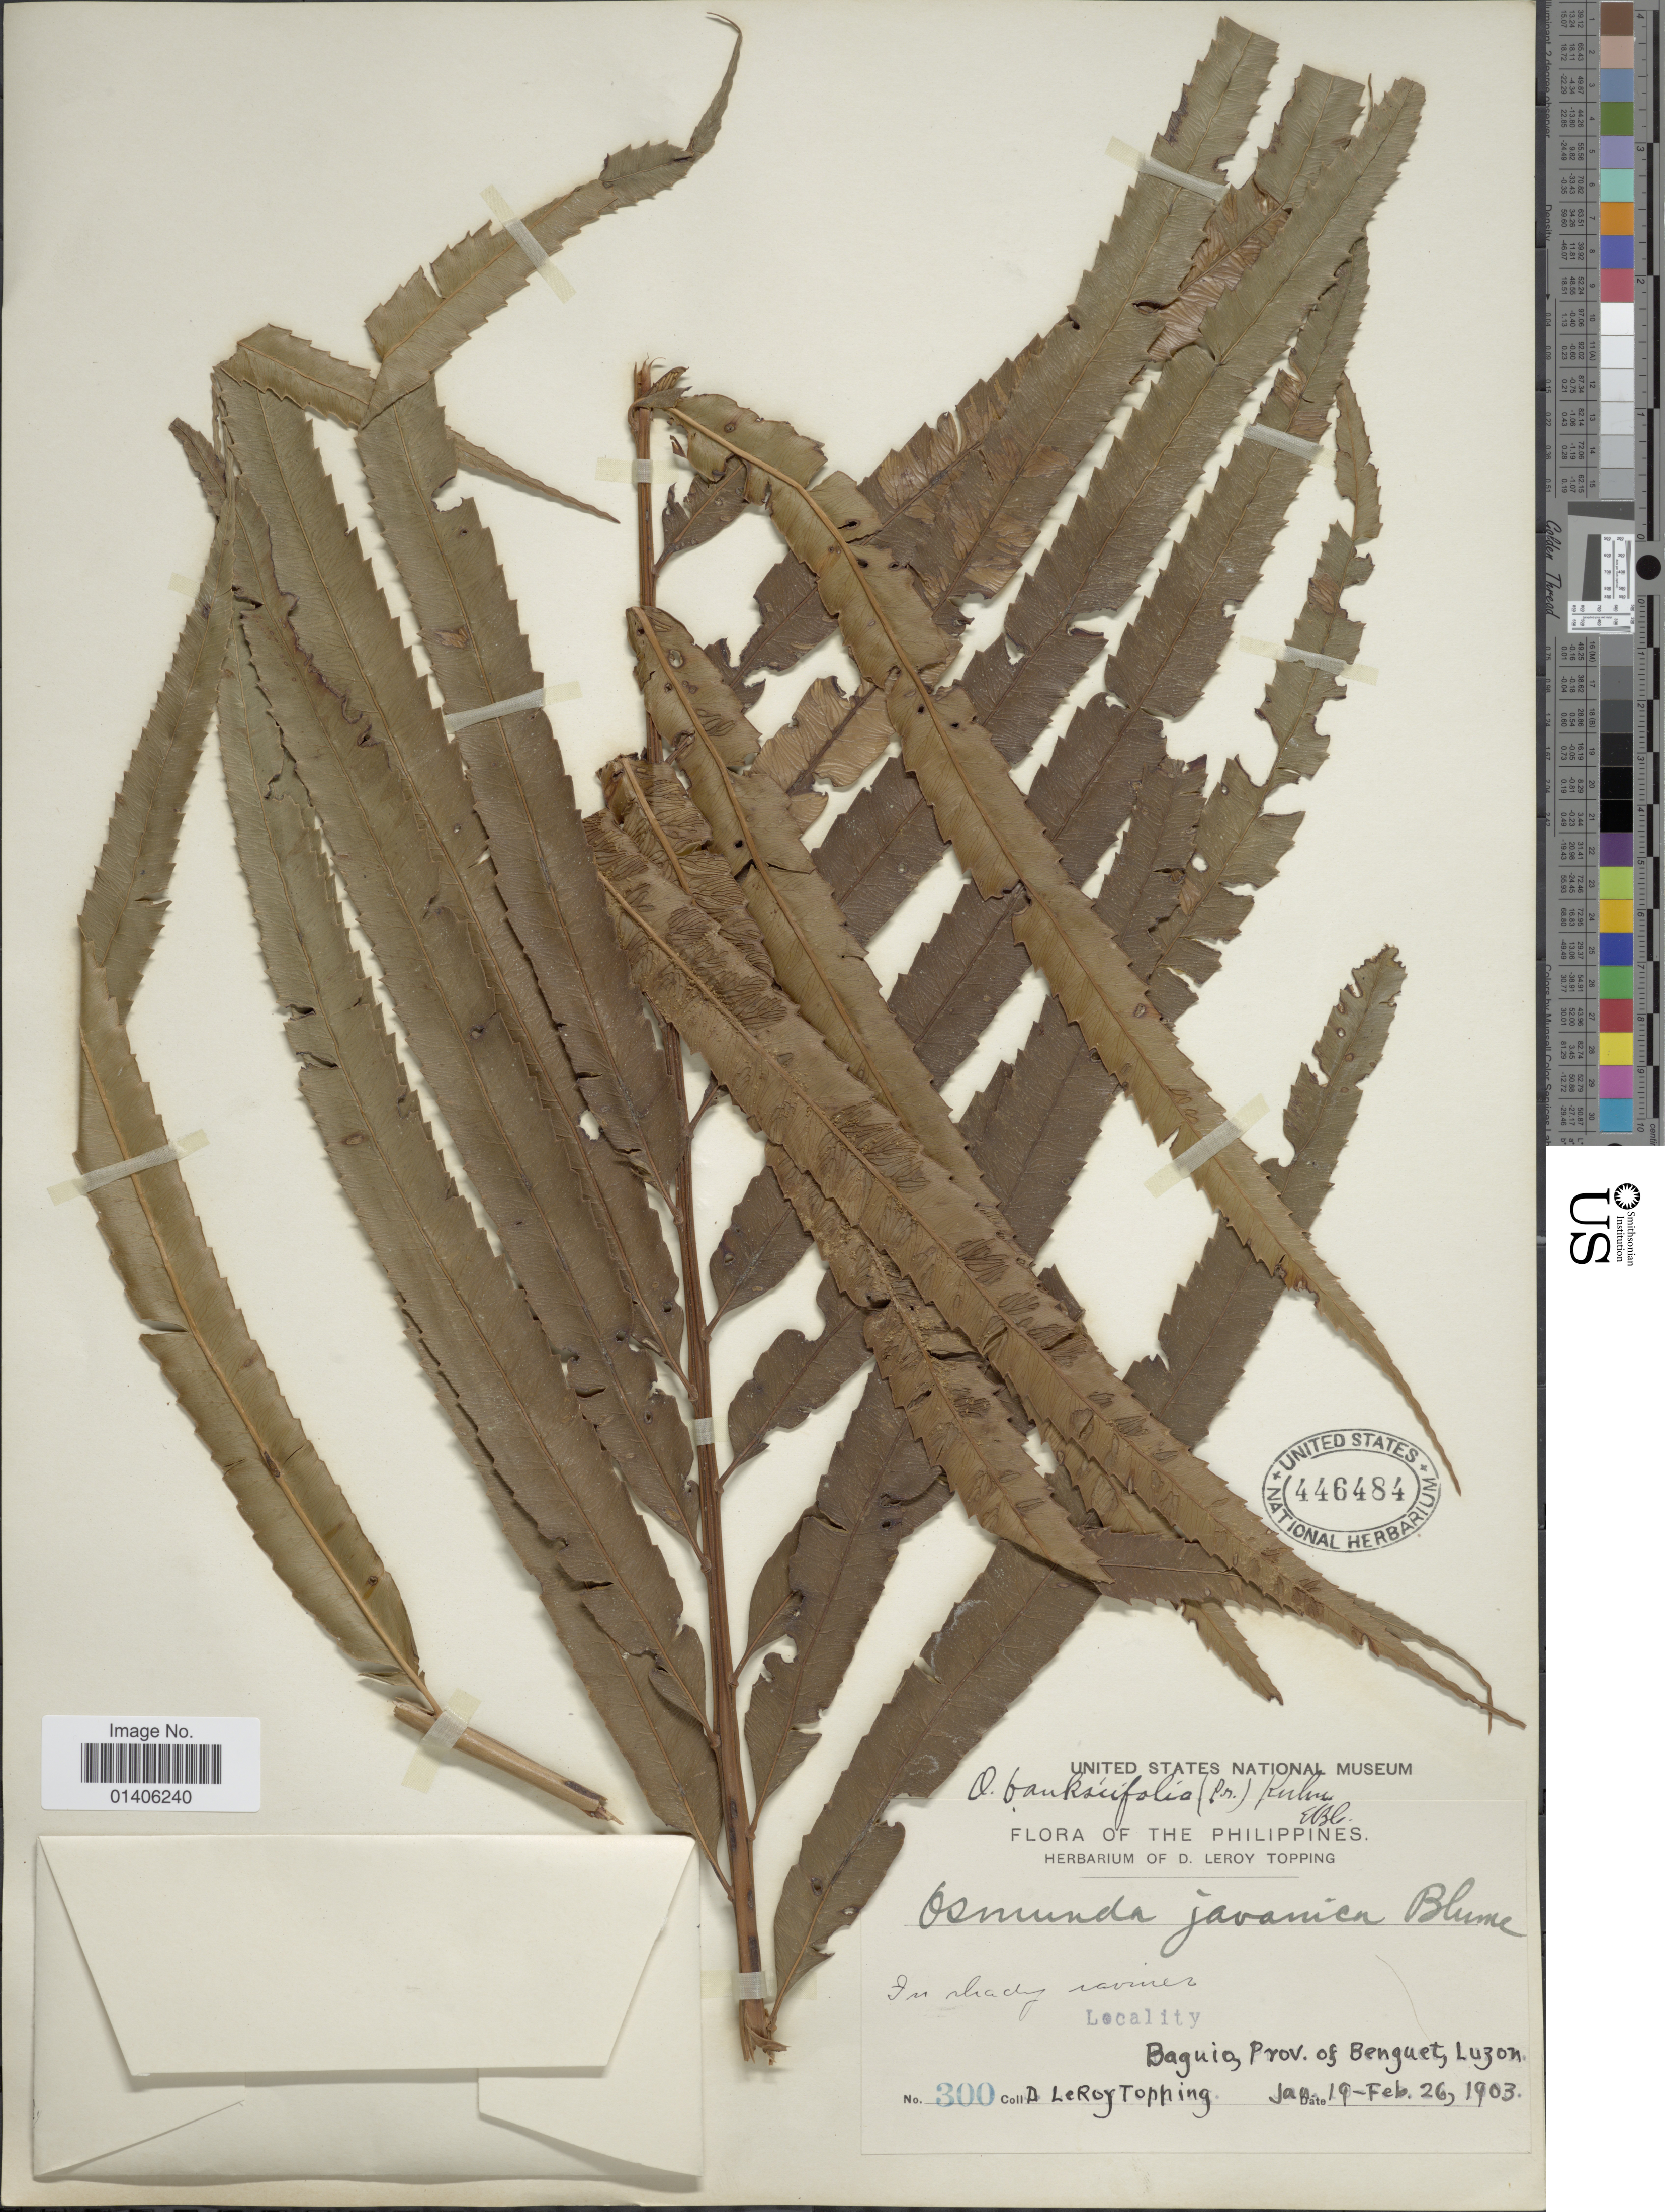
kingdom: Plantae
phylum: Tracheophyta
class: Polypodiopsida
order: Osmundales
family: Osmundaceae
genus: Osmunda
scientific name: Osmunda banksiifolia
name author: (C. Presl) Kuhn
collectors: D. L. Topping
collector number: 300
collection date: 1903-01-19/1903-02-26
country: Philippines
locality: Baguio, Prov. Benguet, Luzon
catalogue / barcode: US 446484